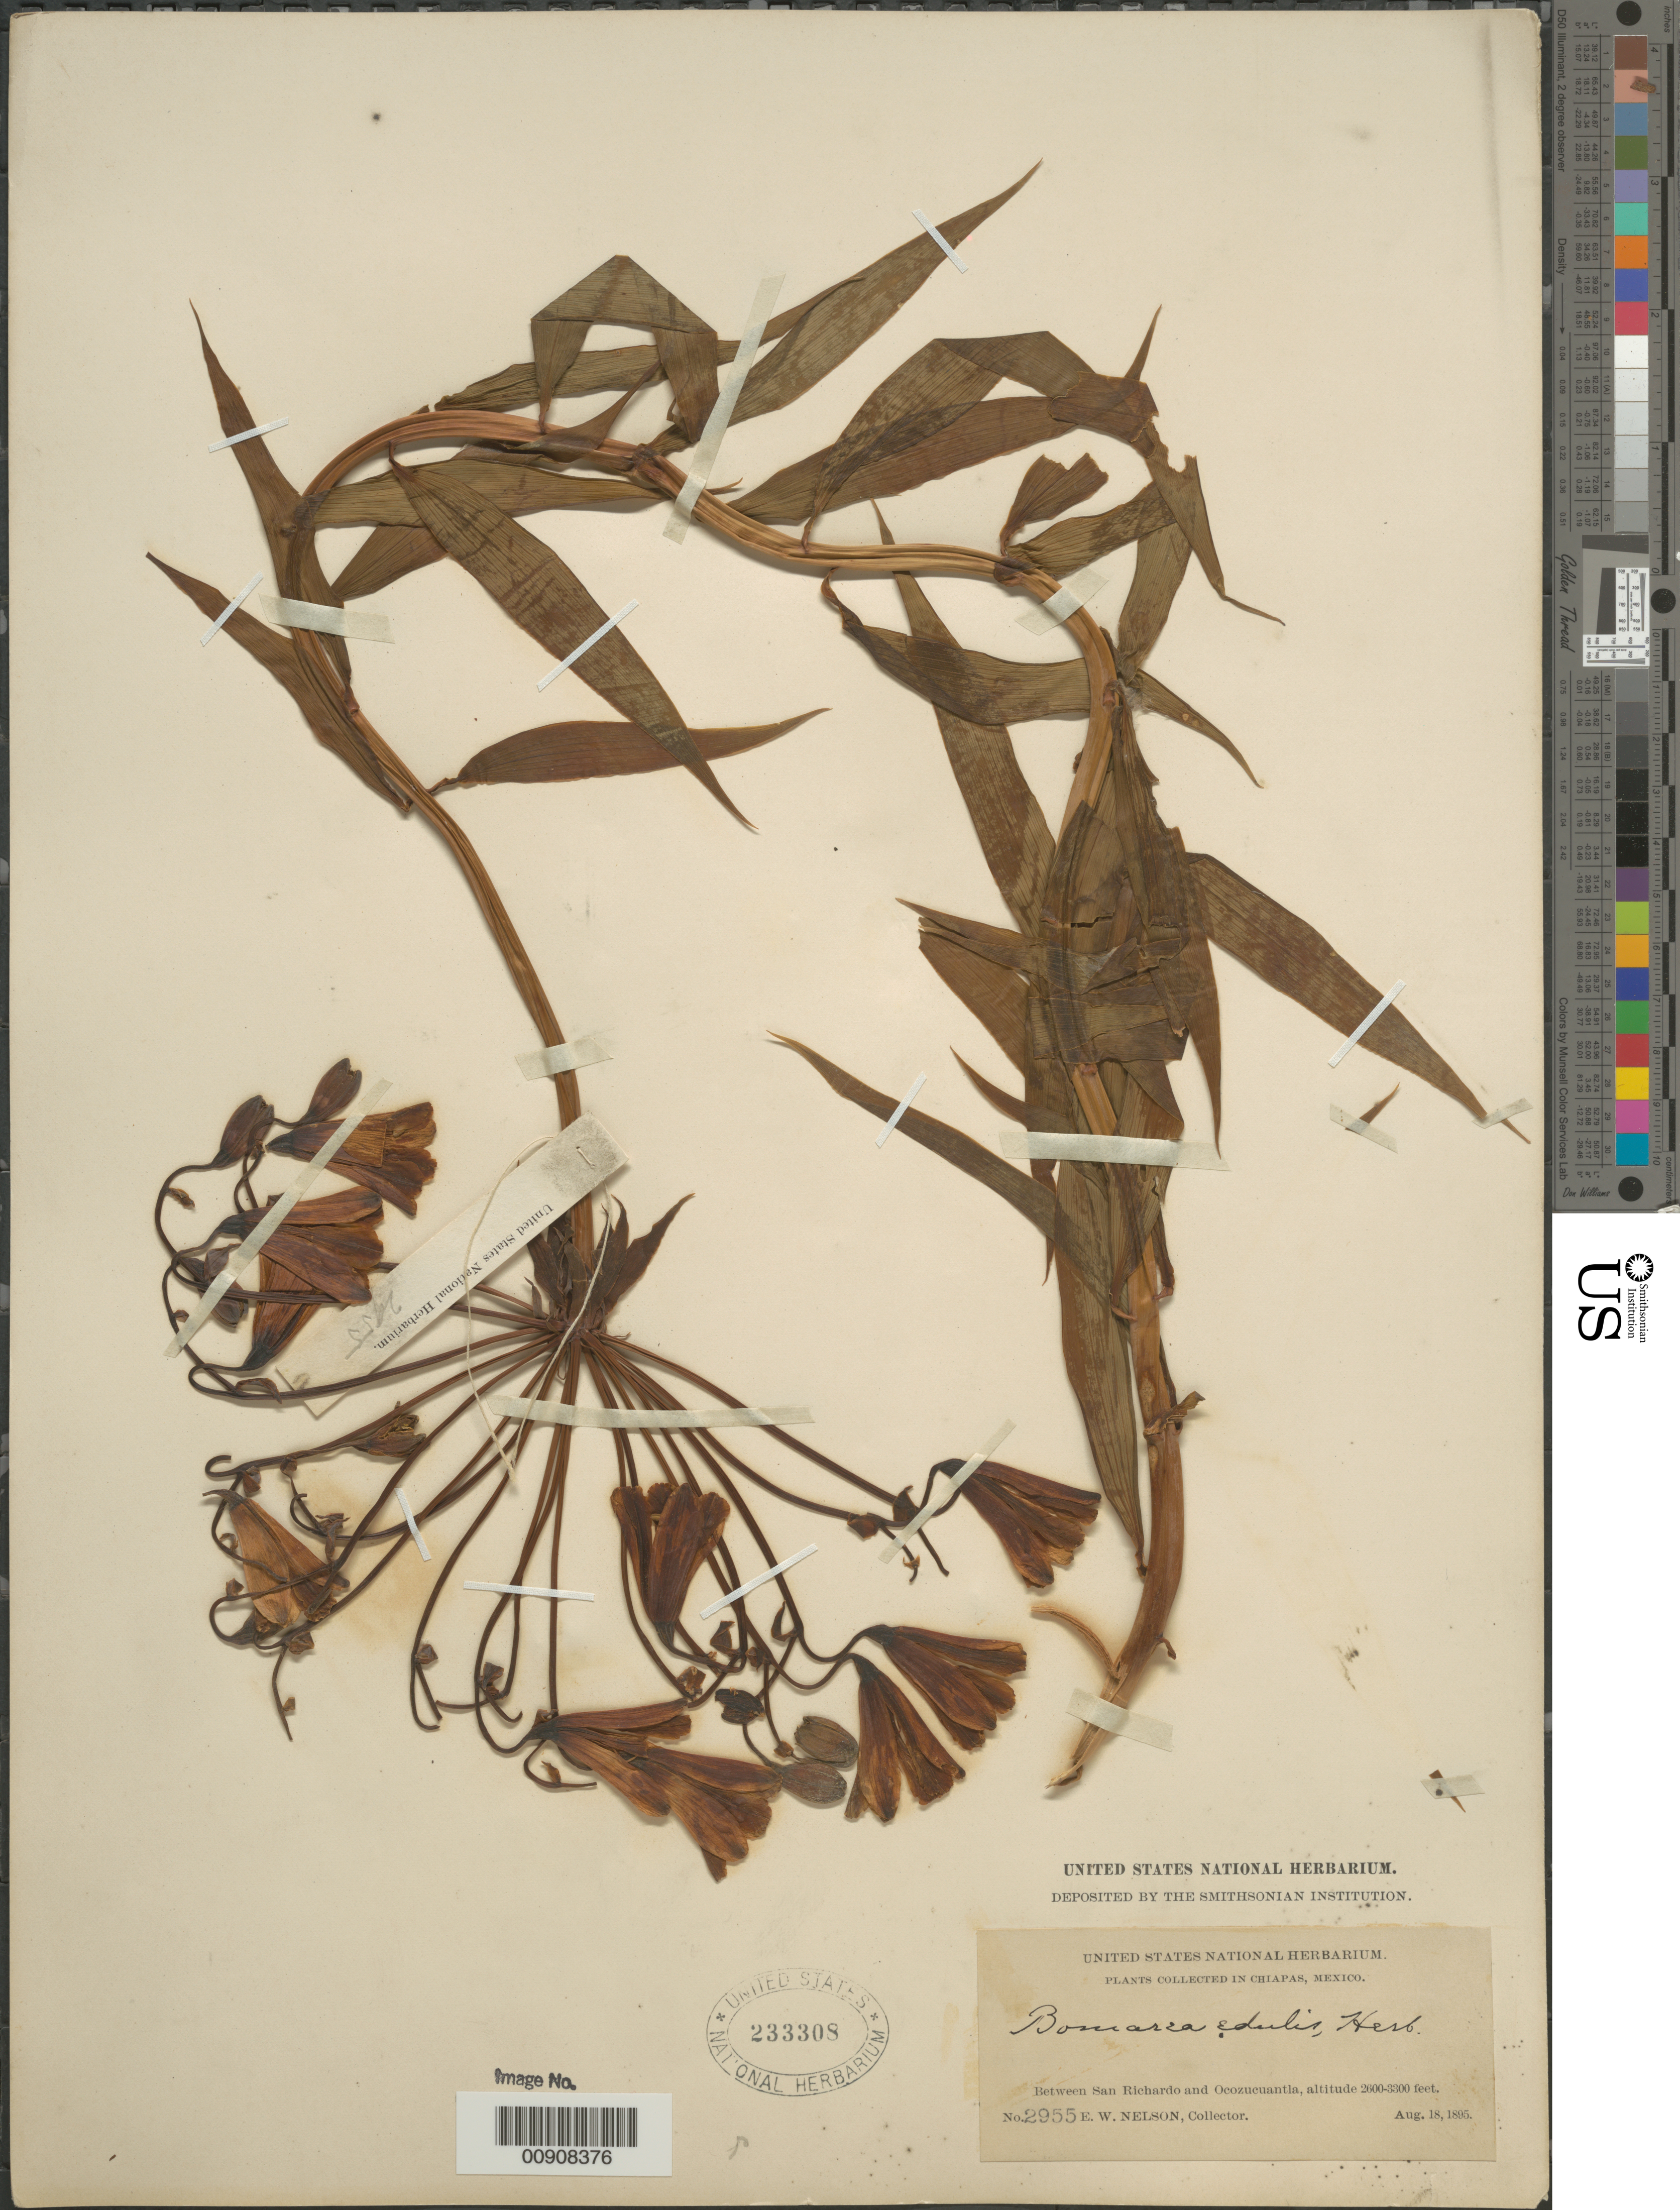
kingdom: Plantae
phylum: Tracheophyta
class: Liliopsida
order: Liliales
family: Alstroemeriaceae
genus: Bomarea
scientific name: Bomarea edulis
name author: (Tussac) Herb.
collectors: E. W. Nelson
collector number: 2955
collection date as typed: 18 Aug 1895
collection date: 1895-08-18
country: Mexico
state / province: Chiapas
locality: Between San Richardo [sic] and Ocozucuantla, Chiapas.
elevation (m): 792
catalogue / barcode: US 233308